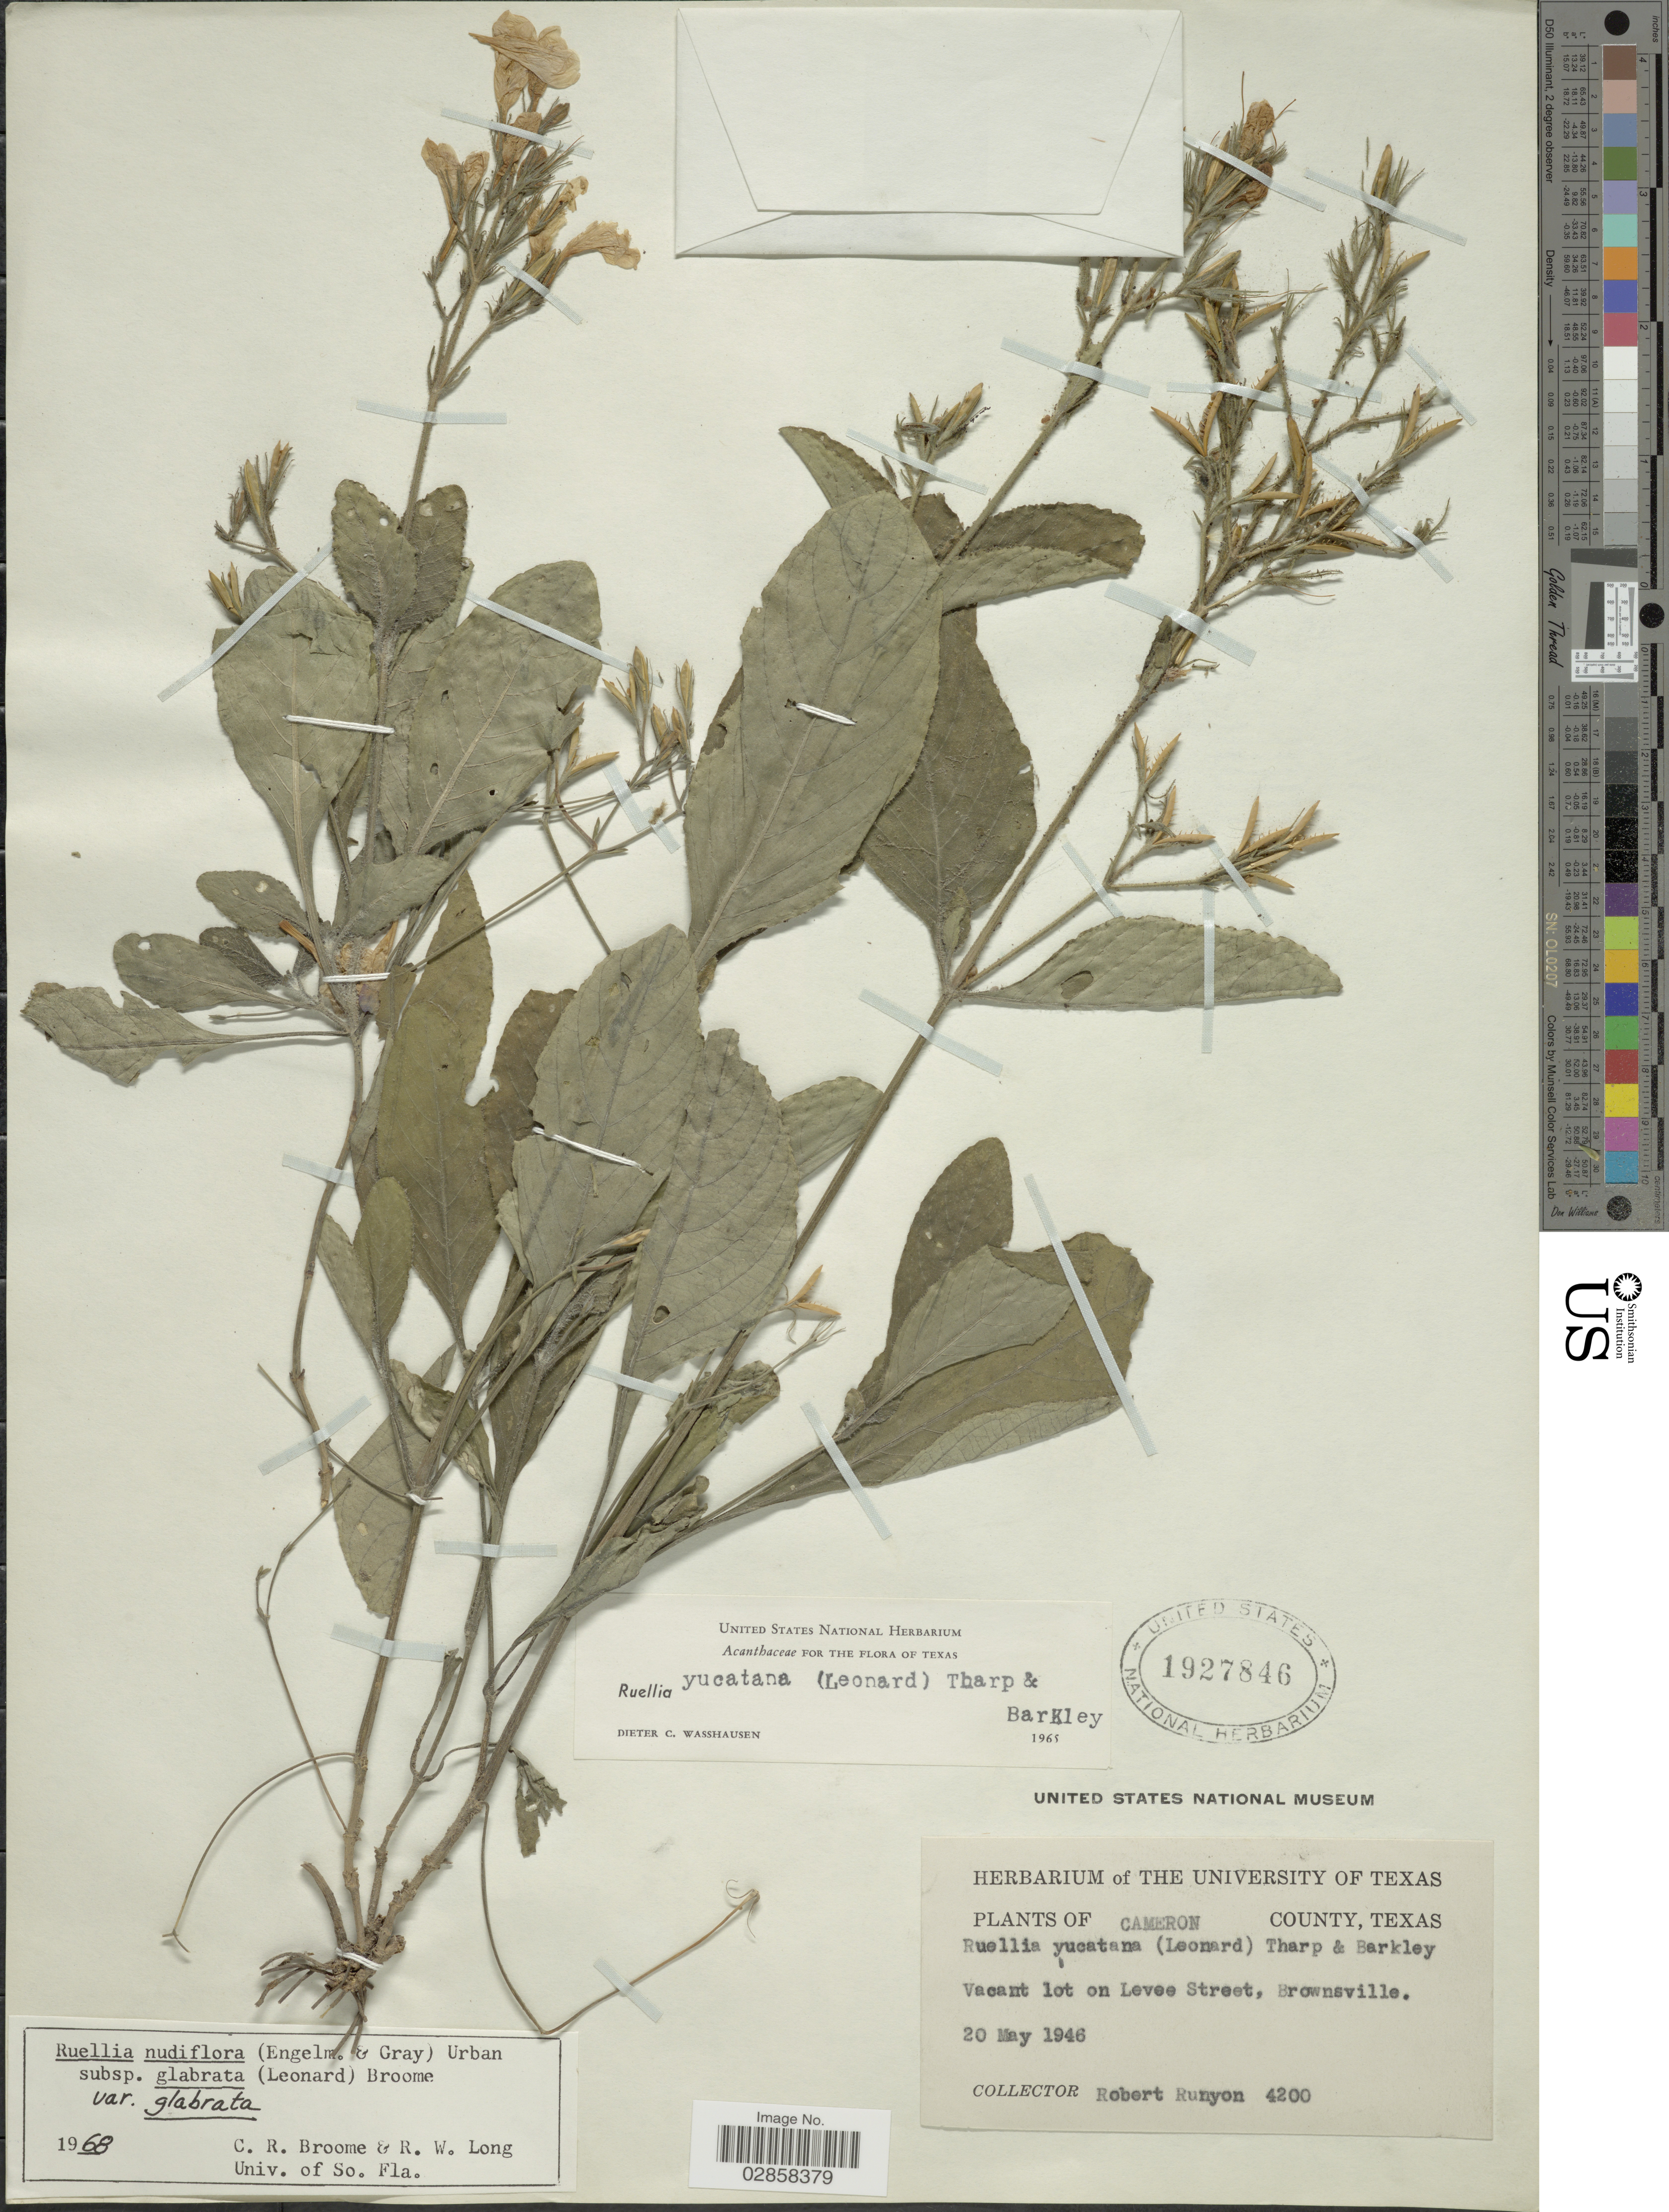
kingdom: Plantae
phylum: Tracheophyta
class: Magnoliopsida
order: Lamiales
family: Acanthaceae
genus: Ruellia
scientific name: Ruellia yucatana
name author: (Leonard) Tharp & F.A. Barkley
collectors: R. Runyon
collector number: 4200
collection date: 1946-05-20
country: United States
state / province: Texas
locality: Cameron County. Vacant lot on Levee Street, Brownsville.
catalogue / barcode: US 1927846